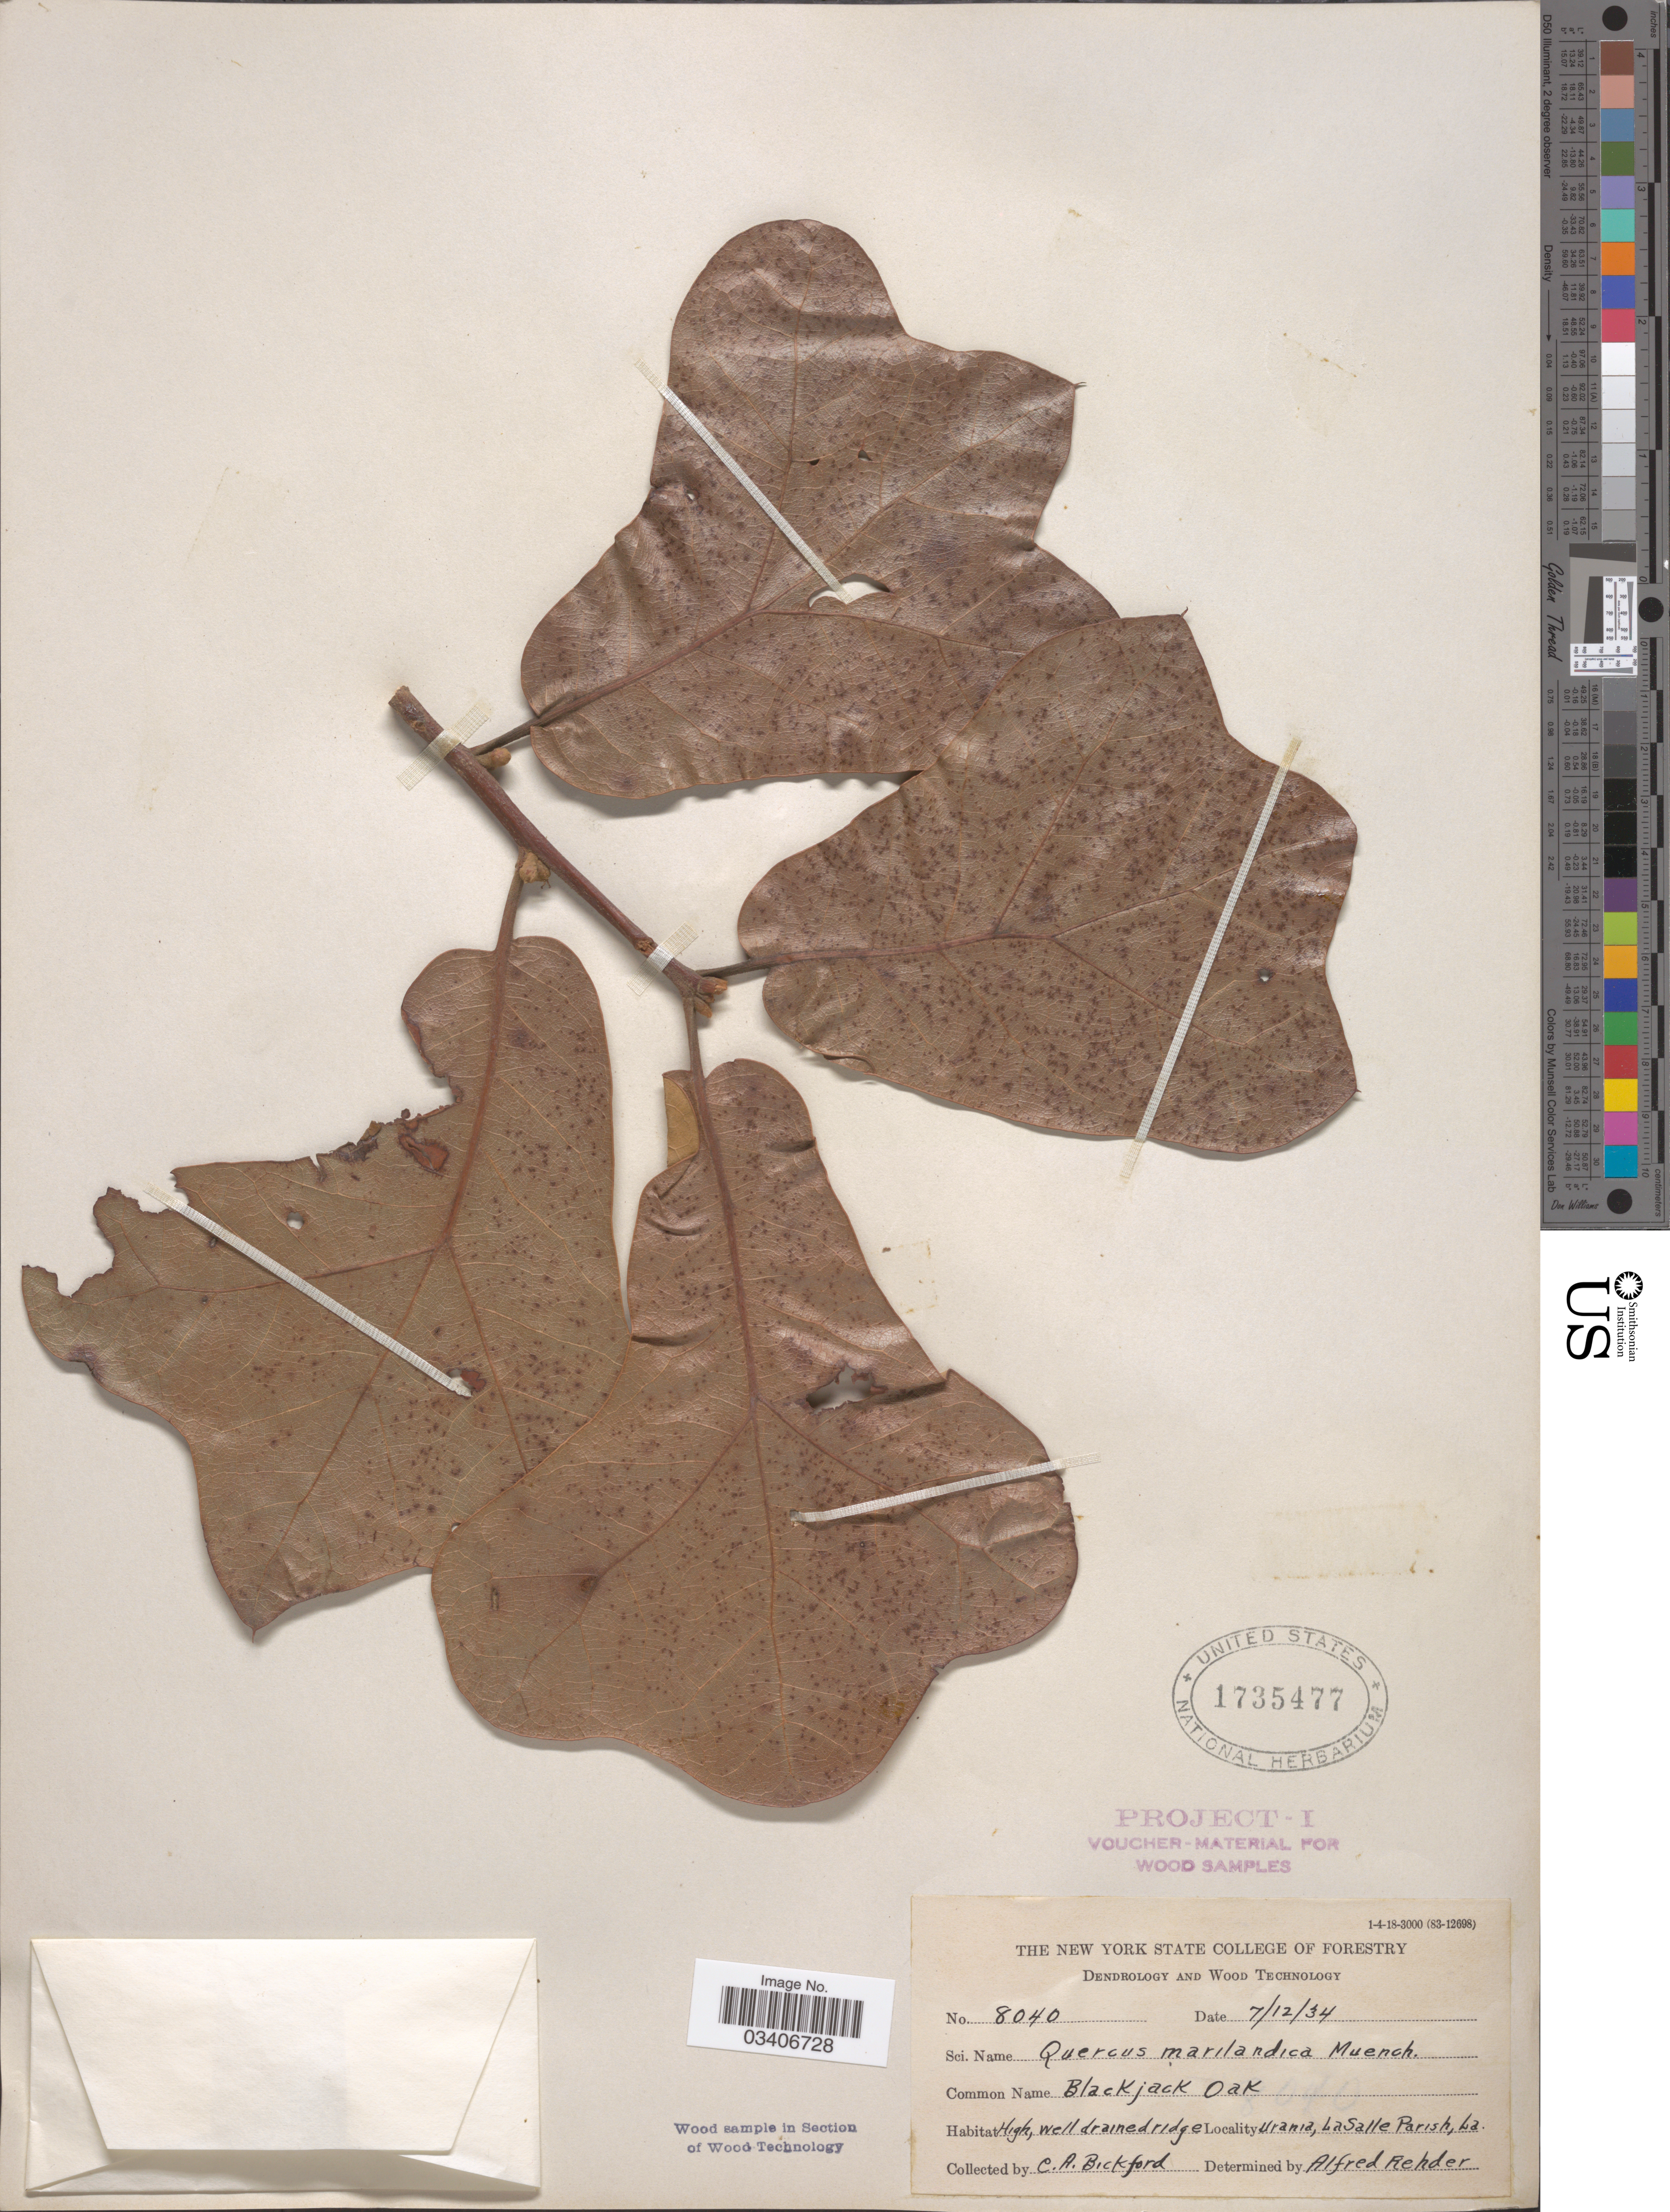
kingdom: Plantae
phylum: Tracheophyta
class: Magnoliopsida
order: Fagales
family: Fagaceae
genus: Quercus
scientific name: Quercus marilandica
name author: (L.) Münchh.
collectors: C. Bickford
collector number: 8040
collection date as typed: Transcribed d/m/y: 12/7/34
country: United States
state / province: Louisiana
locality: Urania, La Salle Parish.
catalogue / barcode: US 1735477